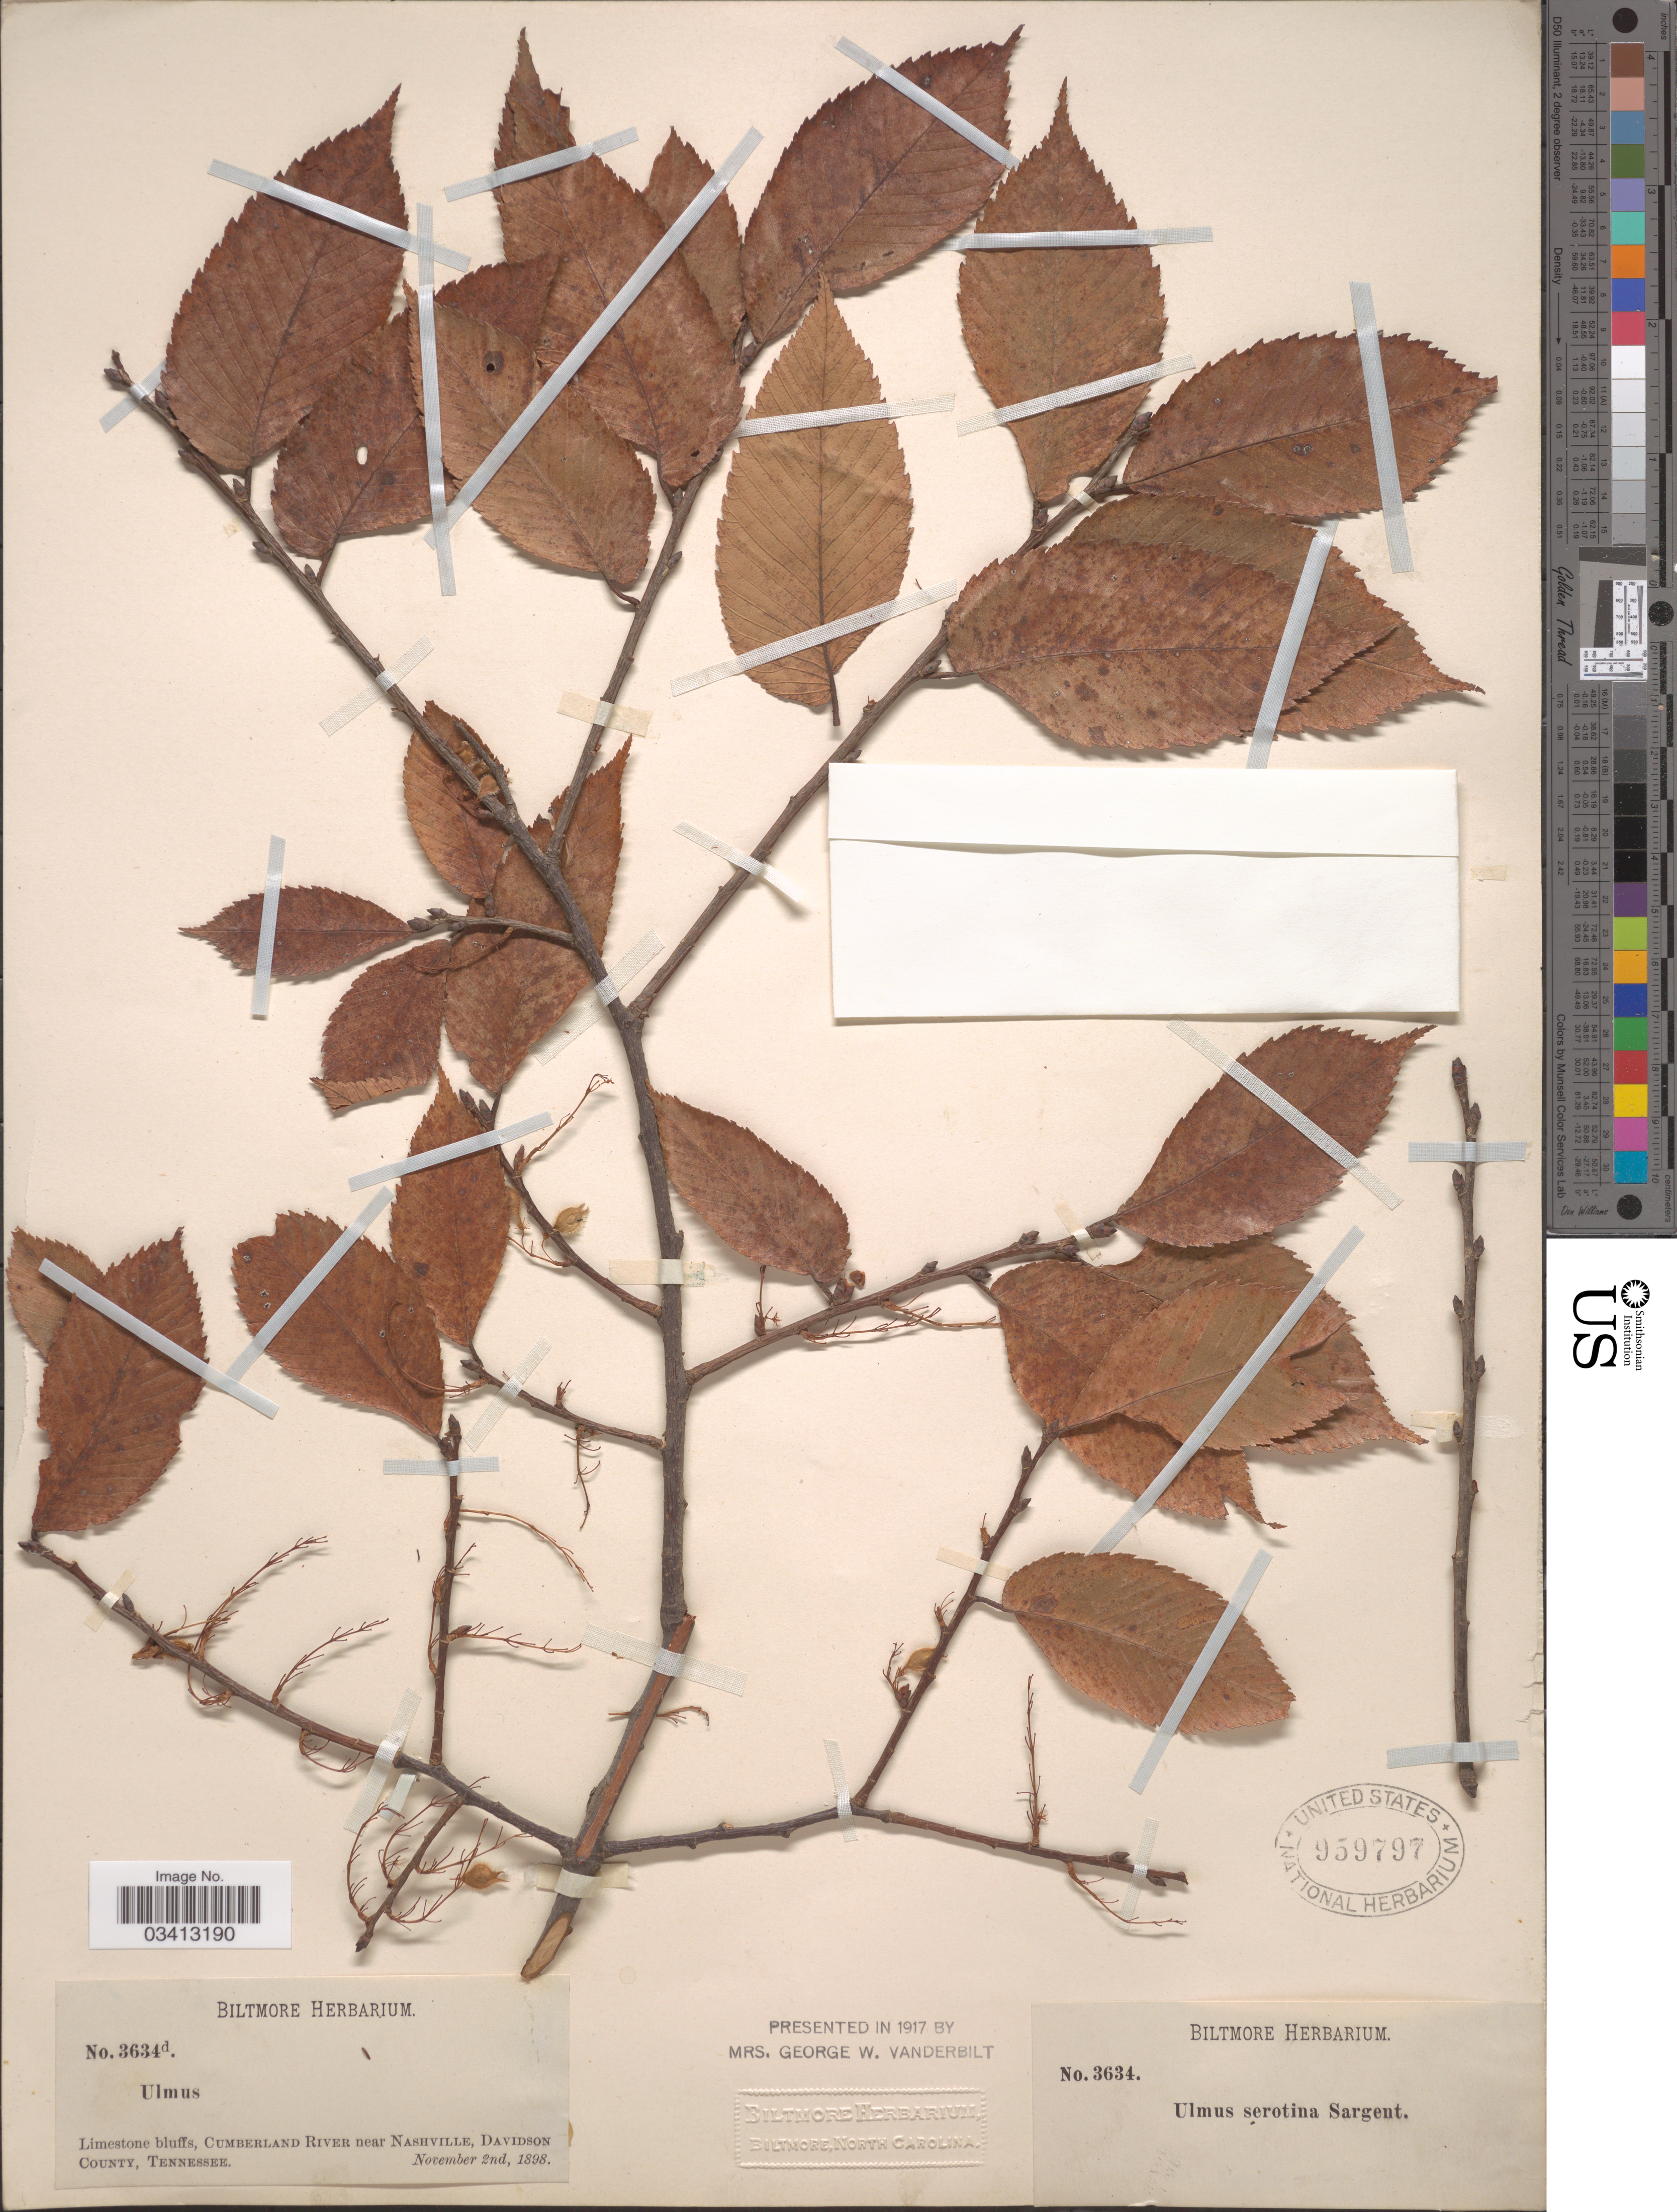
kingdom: Plantae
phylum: Tracheophyta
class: Magnoliopsida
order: Rosales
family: Ulmaceae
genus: Ulmus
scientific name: Ulmus serotina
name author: Sarg.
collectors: ex herb. Biltmore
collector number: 3634d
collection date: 1898-11-02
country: United States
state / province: Tennessee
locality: Cumberland River near Nashville, Davidson County.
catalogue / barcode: US 959797